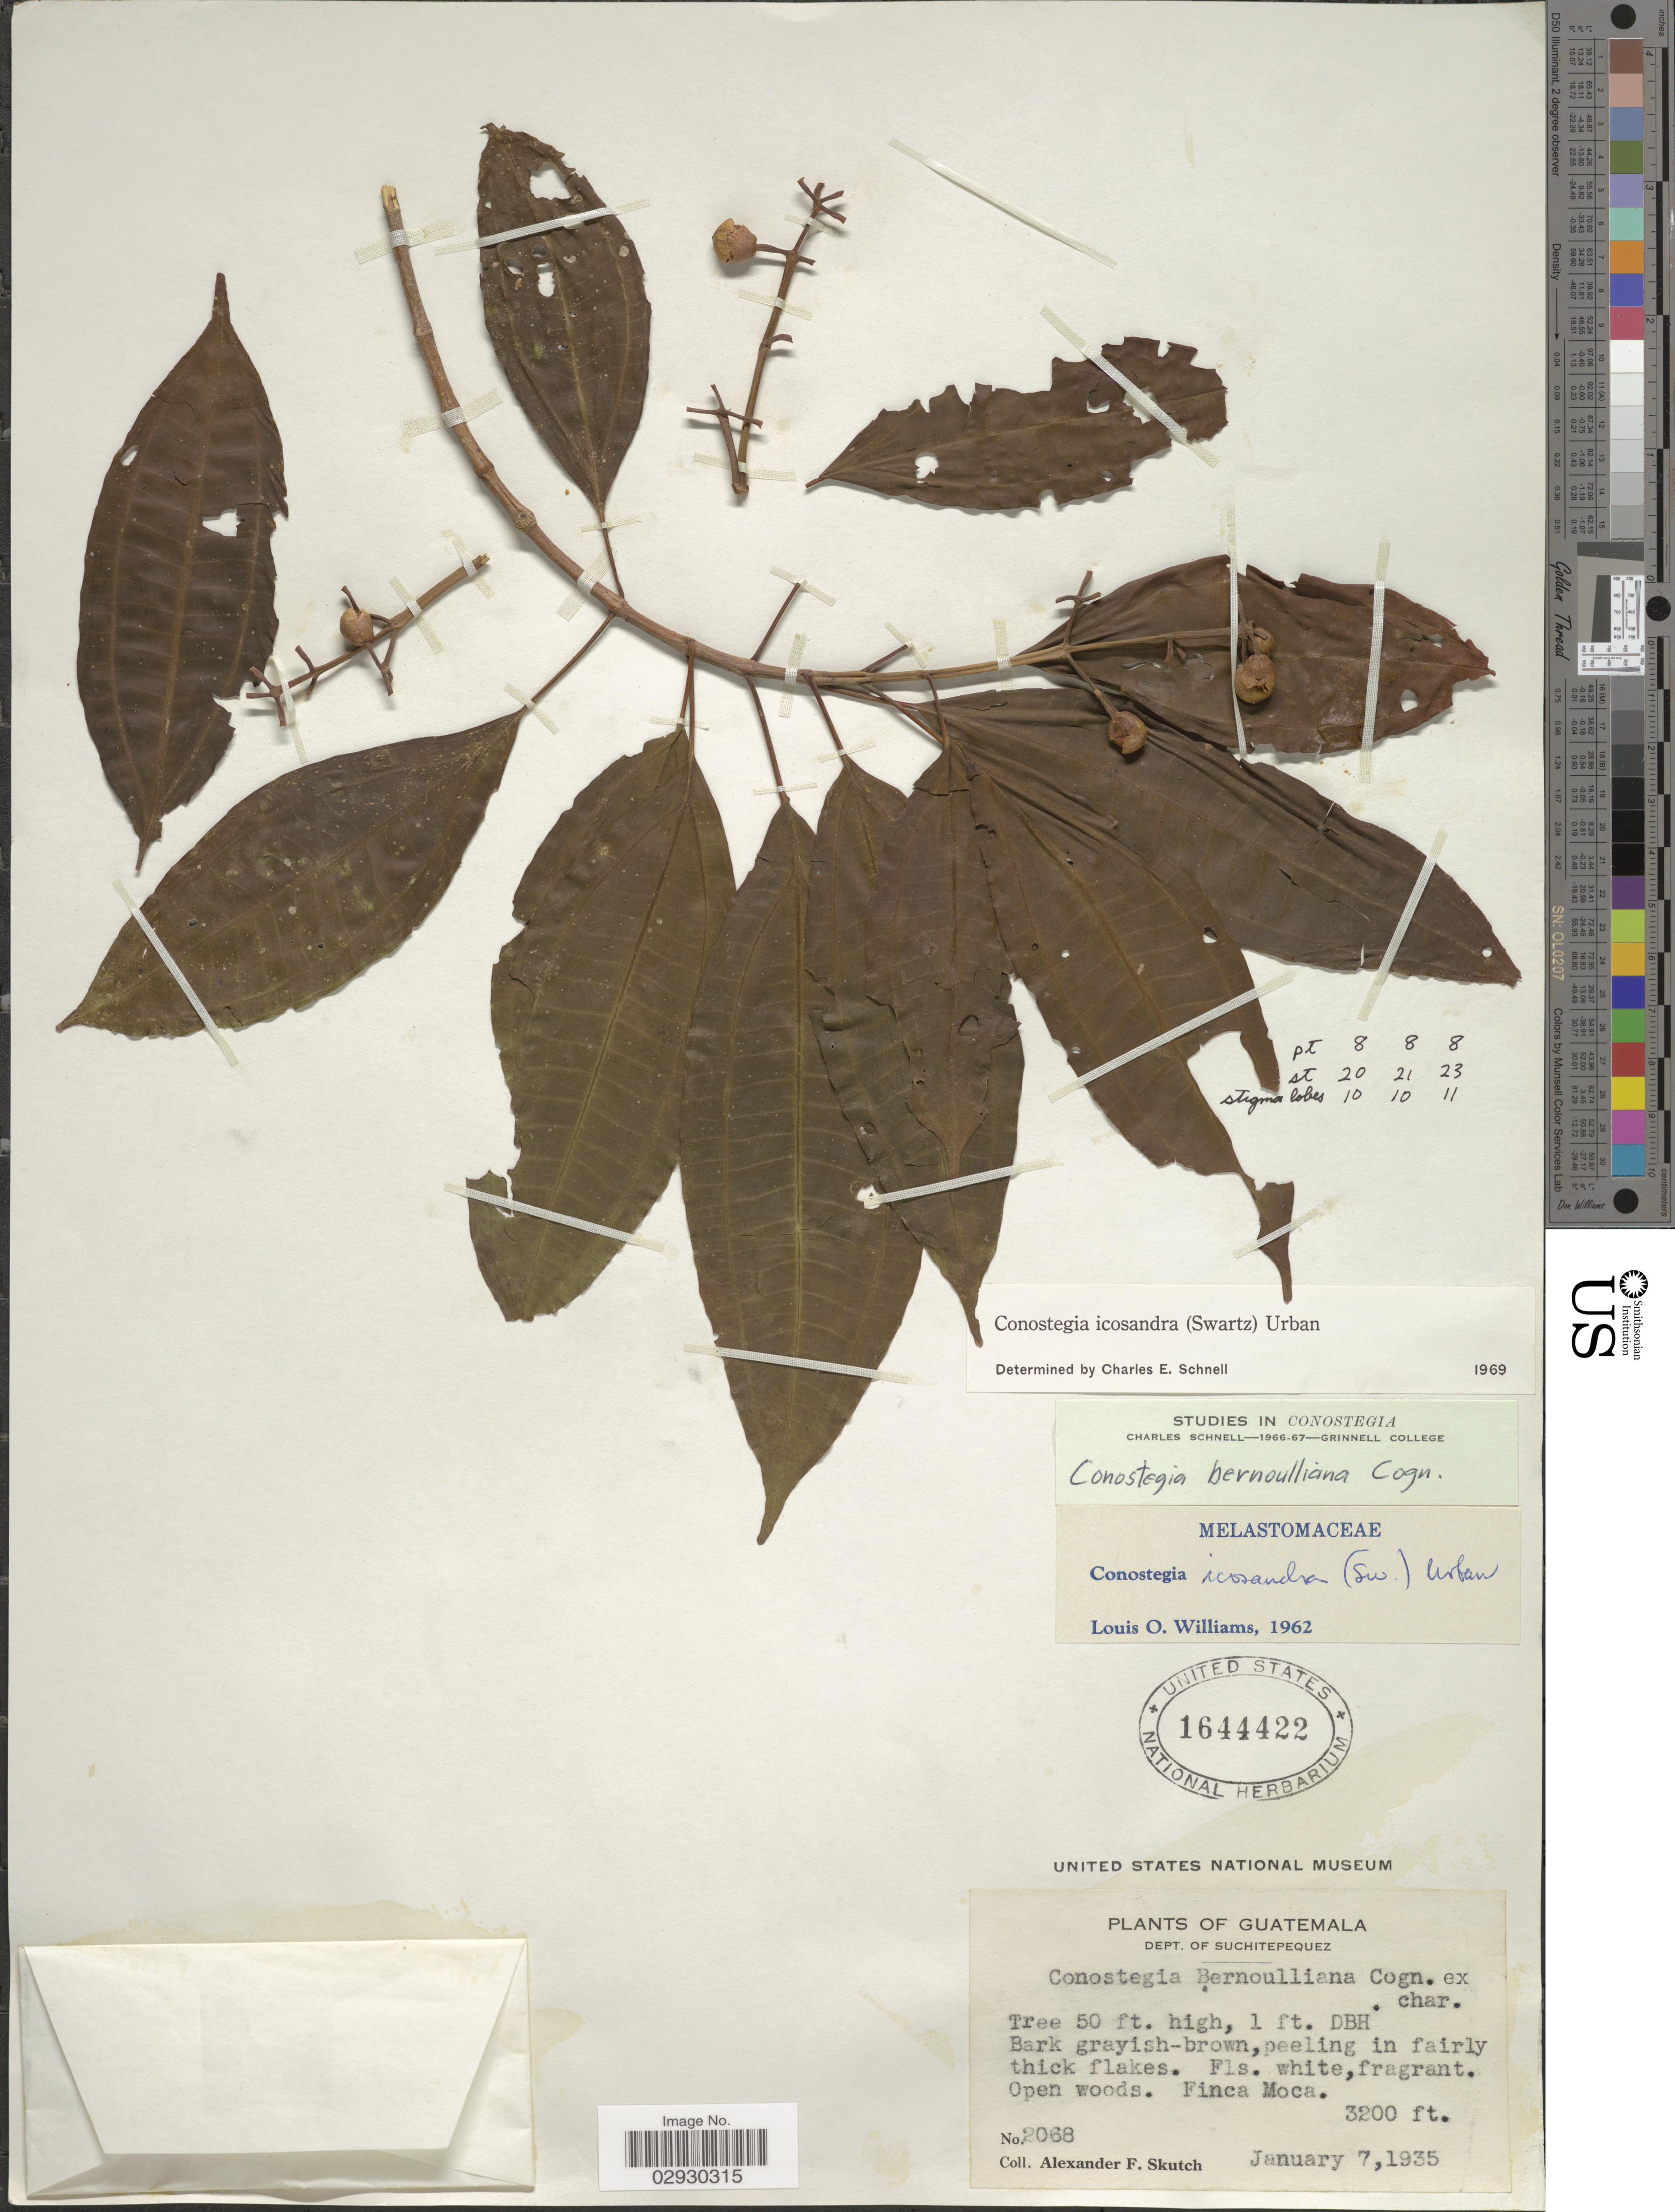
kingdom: Plantae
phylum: Tracheophyta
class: Magnoliopsida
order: Myrtales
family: Melastomataceae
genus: Conostegia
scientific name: Conostegia icosandra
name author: (Sw.) Urb.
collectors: A. F. Skutch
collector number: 2068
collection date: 1935-01-07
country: Guatemala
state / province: Suchitepéquez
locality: Dept. of Suchitepequez. Finca Moca.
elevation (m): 975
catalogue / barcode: US 1644422